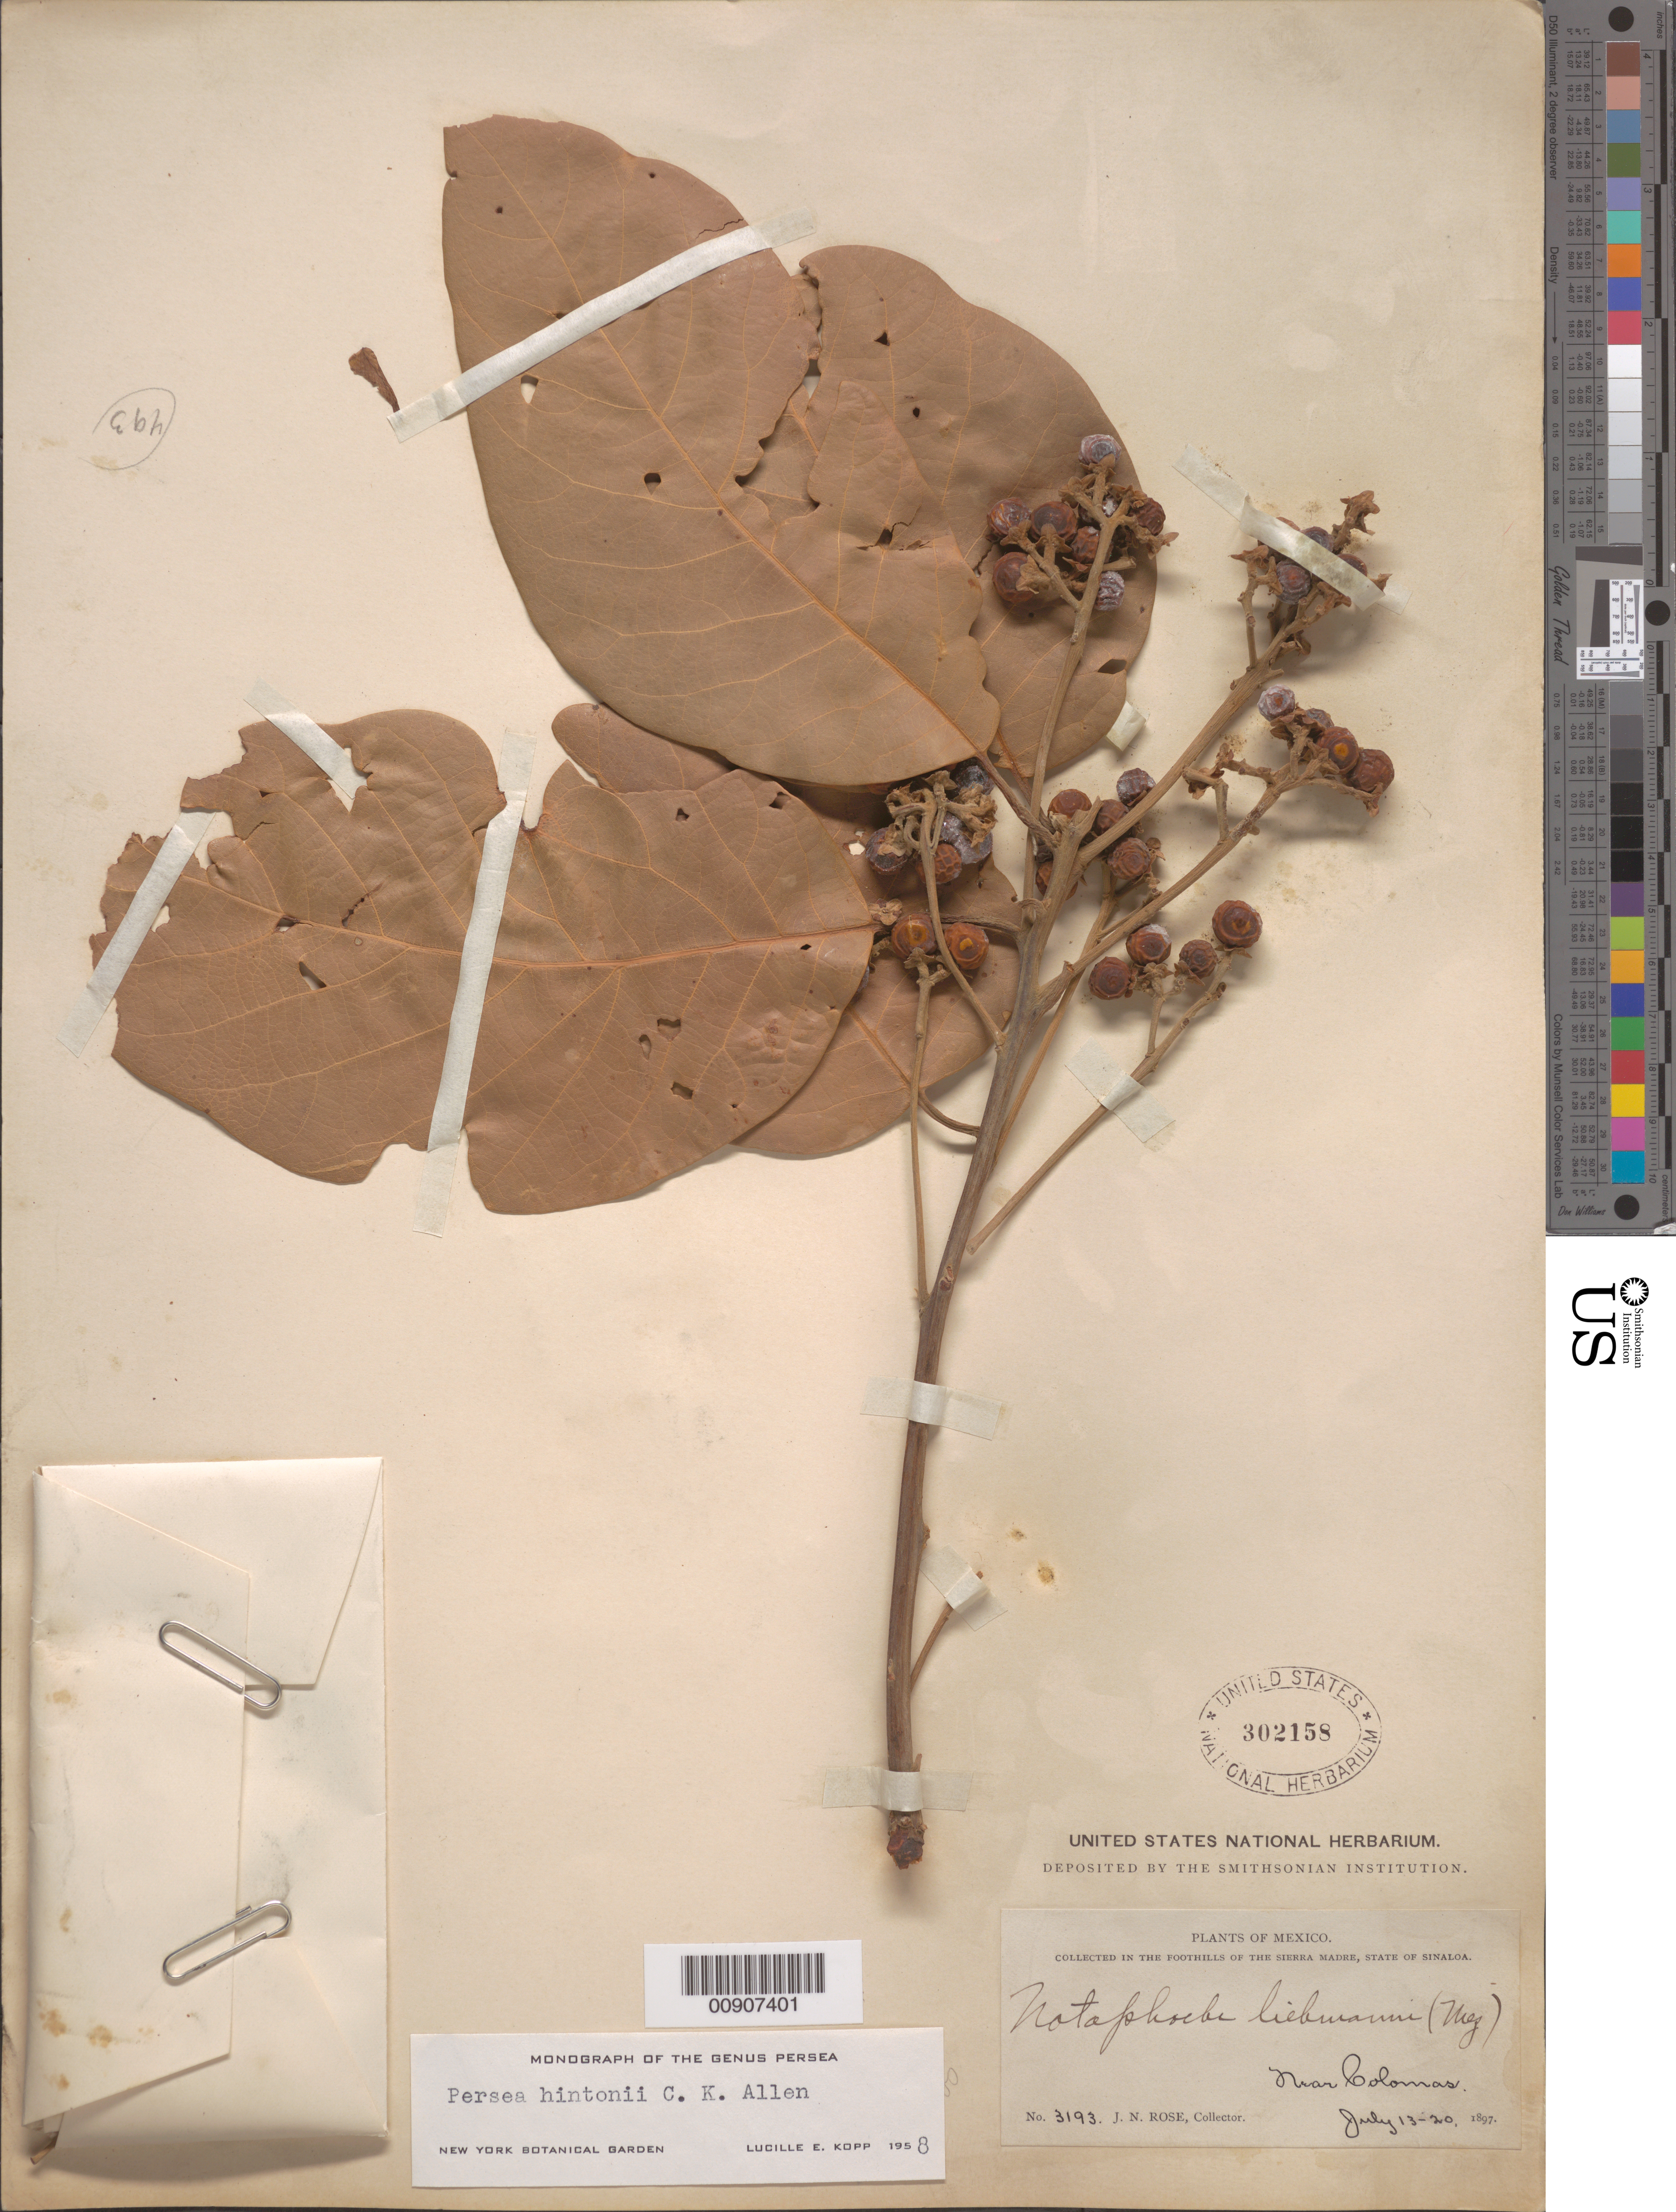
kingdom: Plantae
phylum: Tracheophyta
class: Magnoliopsida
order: Laurales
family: Lauraceae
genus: Persea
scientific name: Persea hintonii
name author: C.K. Allen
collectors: J. N. Rose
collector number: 3193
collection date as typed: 13 Jul 1897 to 20 Jul 1897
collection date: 1897-07-13/1897-07-20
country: Mexico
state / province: Sinaloa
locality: In the foothills of the Sierra Madre, State of Sinaloa. Near Colomas.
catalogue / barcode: US 302158